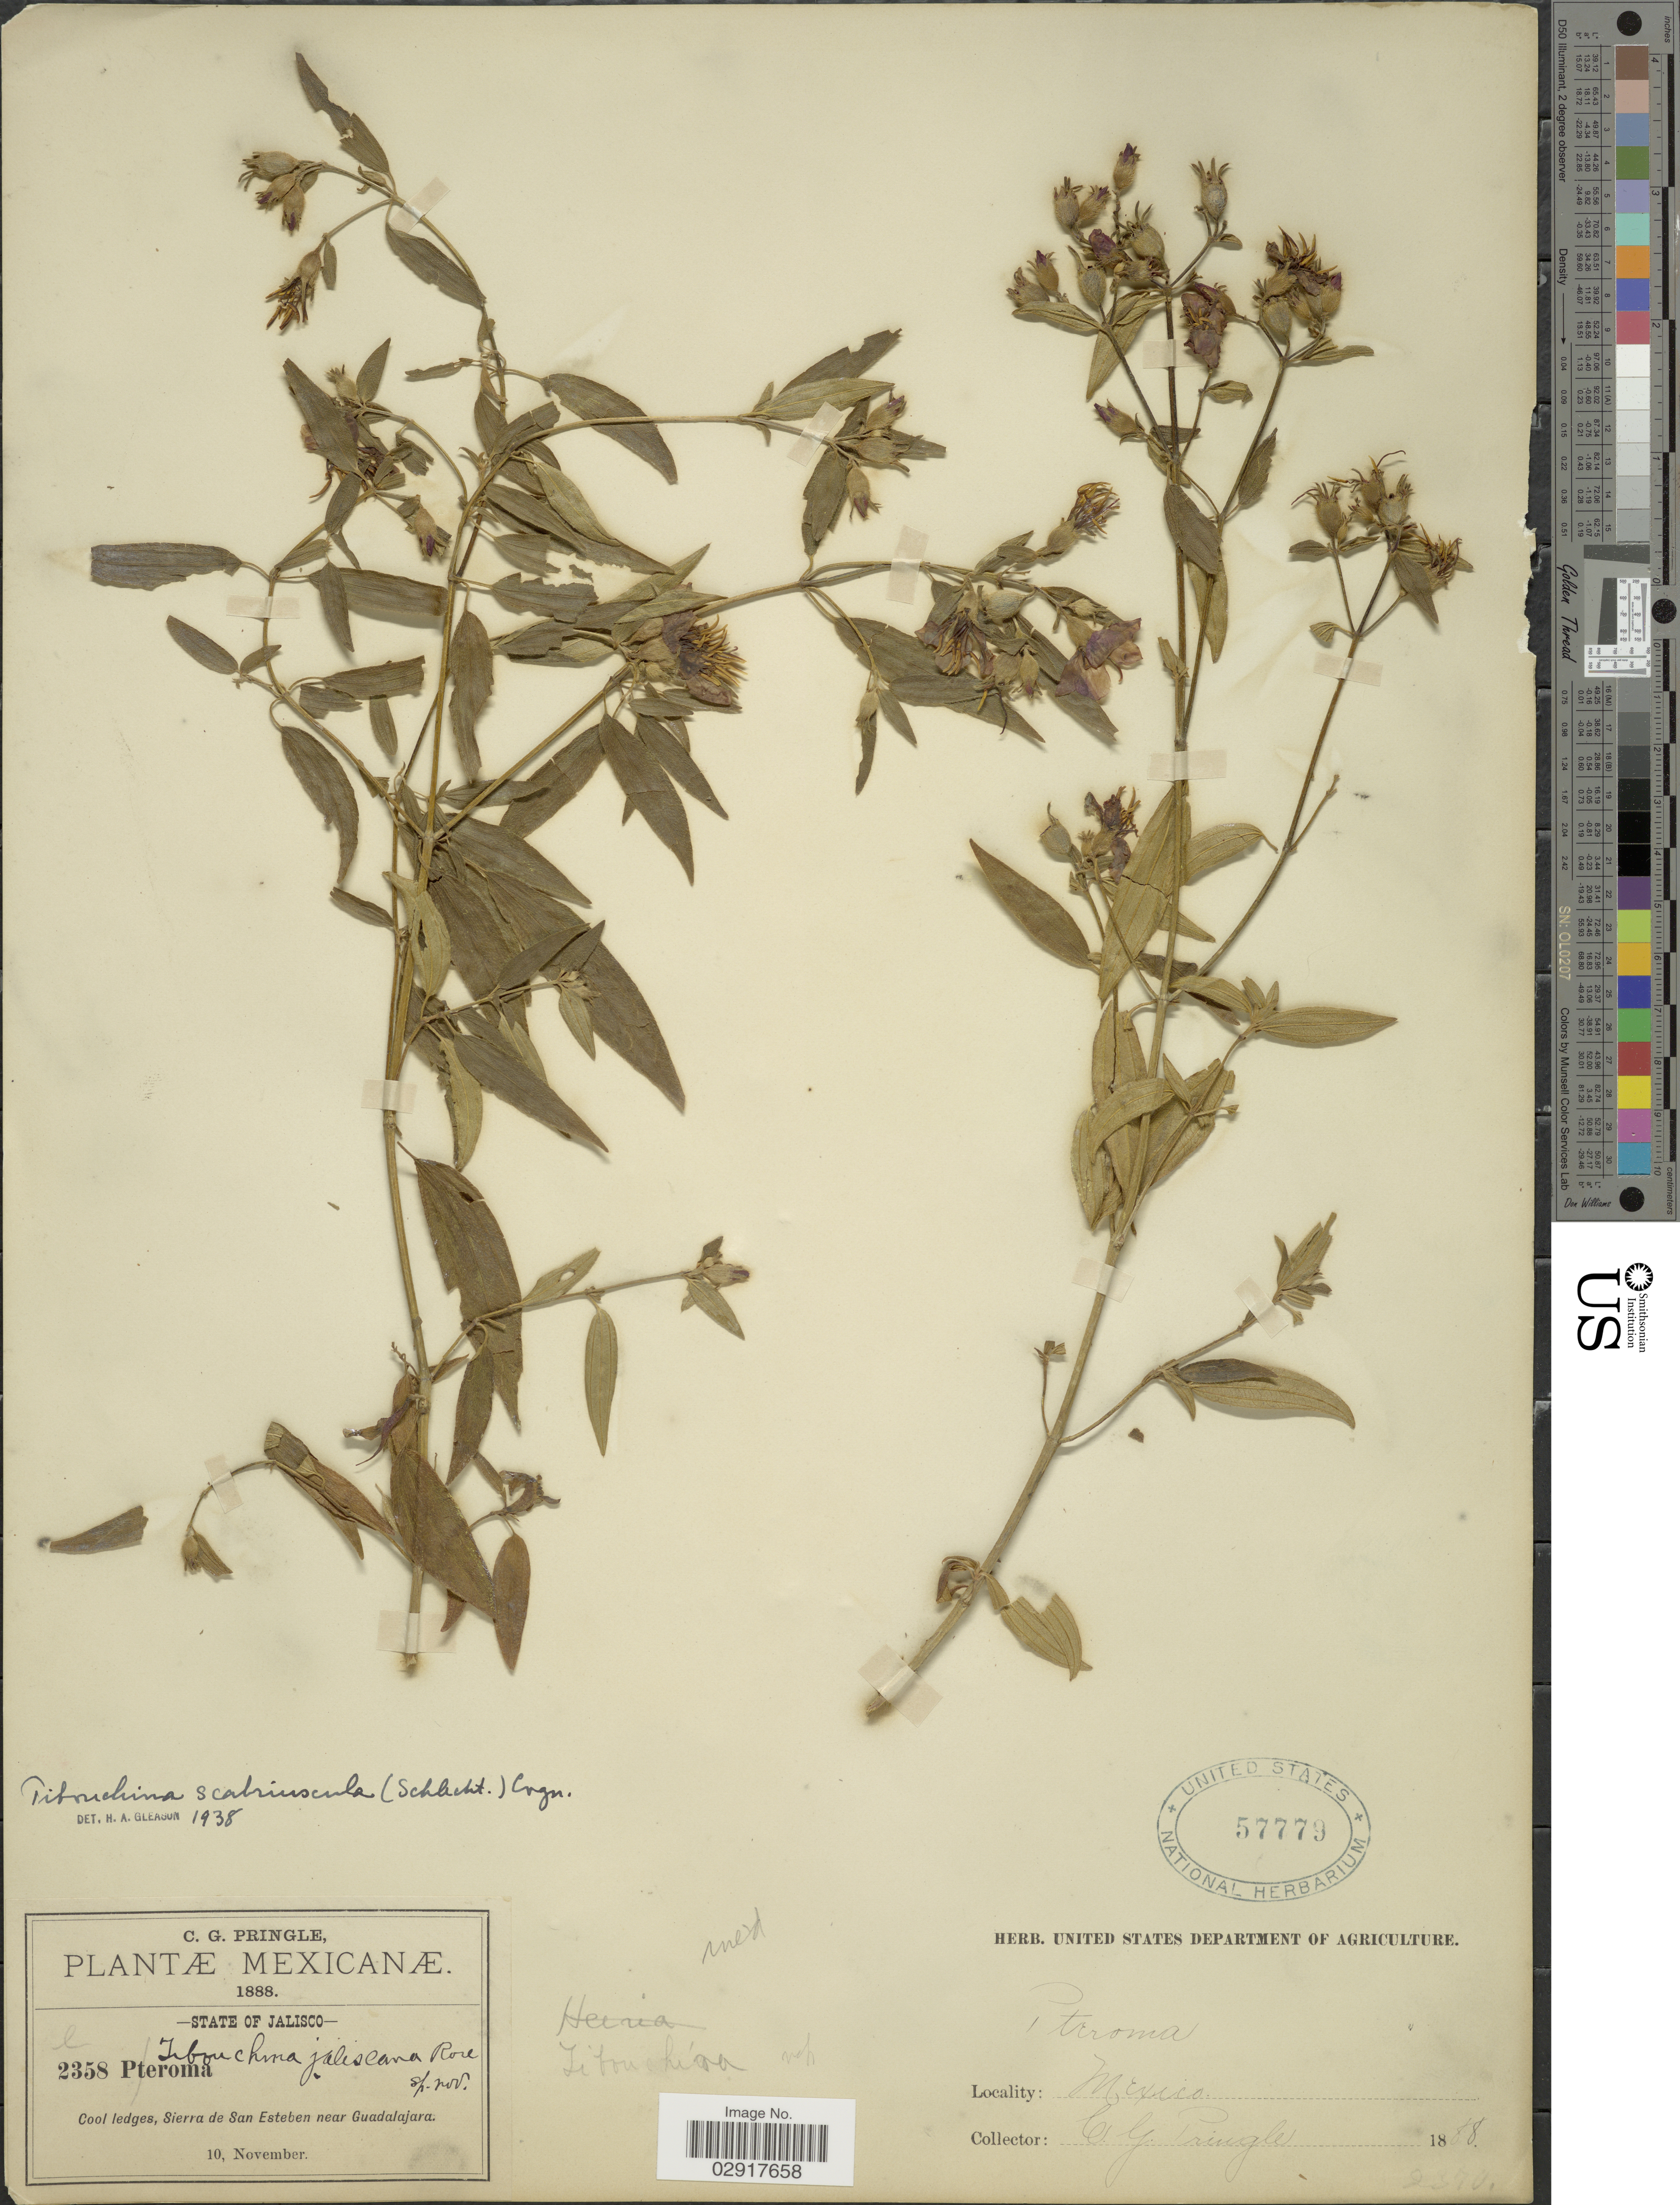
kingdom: Plantae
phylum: Tracheophyta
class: Magnoliopsida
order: Myrtales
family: Melastomataceae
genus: Chaetogastra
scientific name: Chaetogastra scabriuscula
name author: (Schltdl.) P.J.F. Guim. & Michelang.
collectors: C. G. Pringle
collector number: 2358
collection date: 1888-11-10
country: Mexico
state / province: Jalisco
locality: Mexicanae. State of Jalisco. Cool ledges, Sierra de San Esteben near Guadalajara.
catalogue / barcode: US 57779